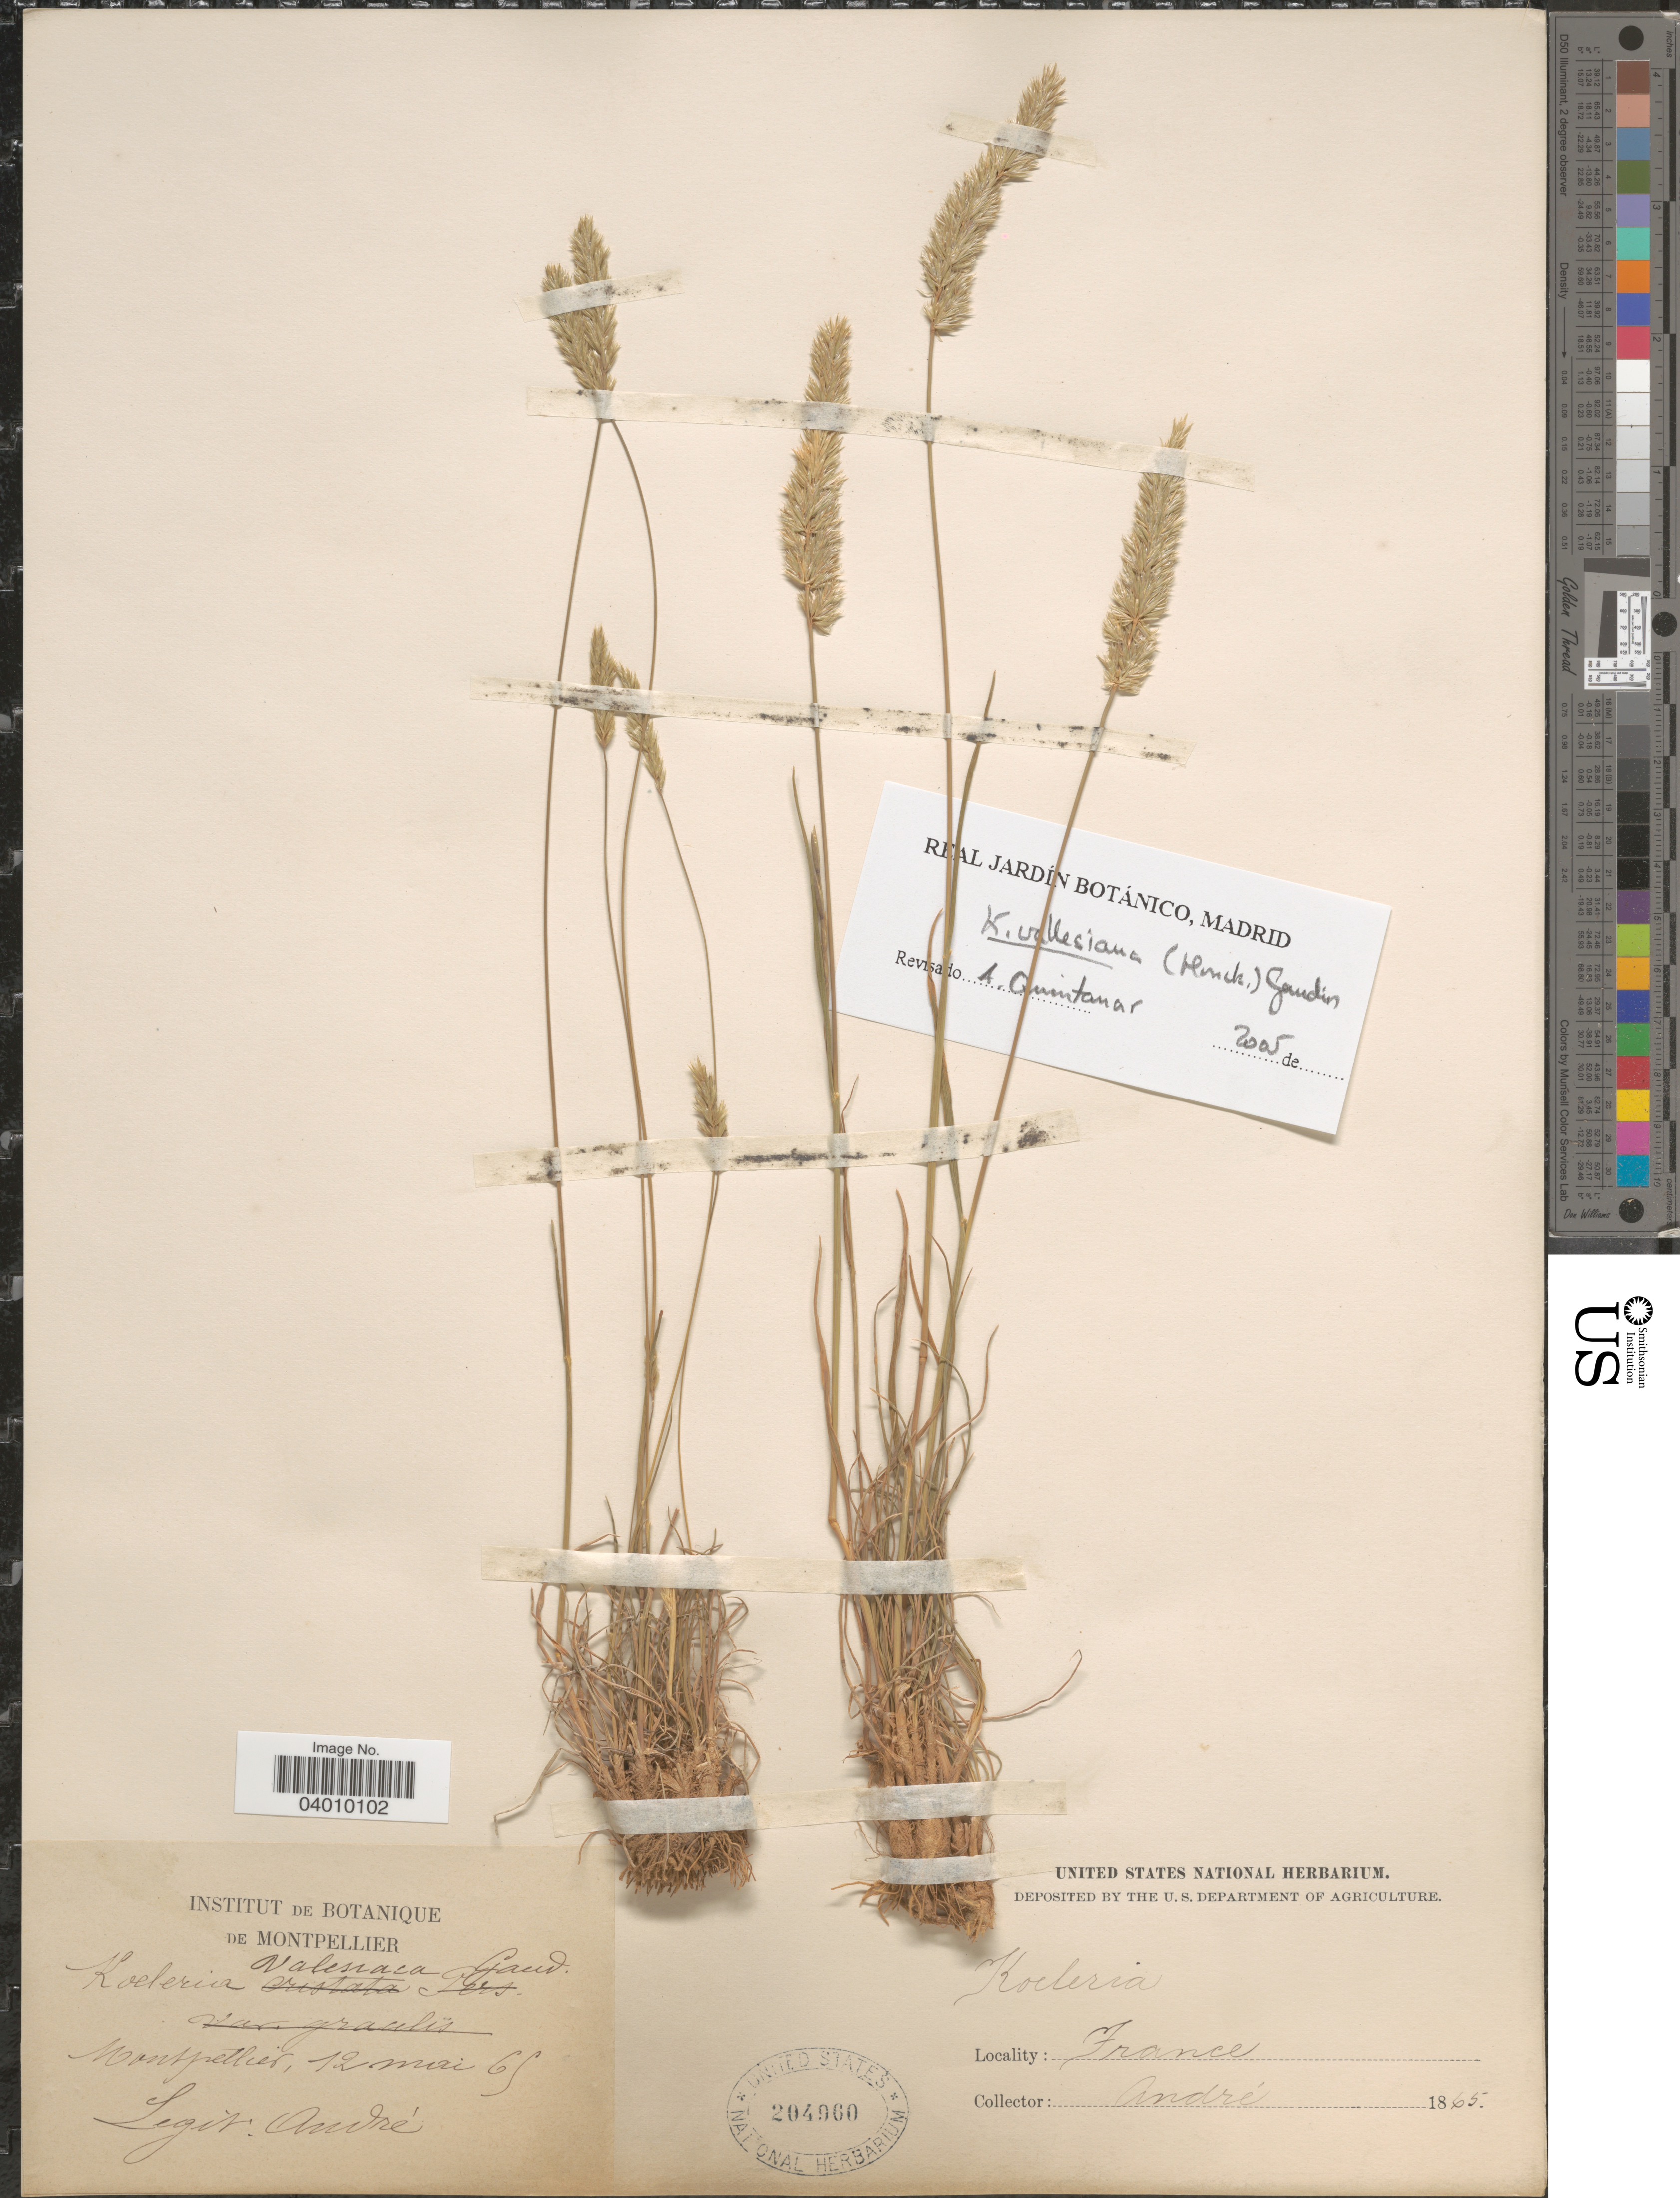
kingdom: Plantae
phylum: Tracheophyta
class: Liliopsida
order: Poales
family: Poaceae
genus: Koeleria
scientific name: Koeleria vallesiana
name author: (Honck.) Gaudin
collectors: André, --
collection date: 1865-05-12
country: France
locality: Montpellier.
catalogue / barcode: US 204960